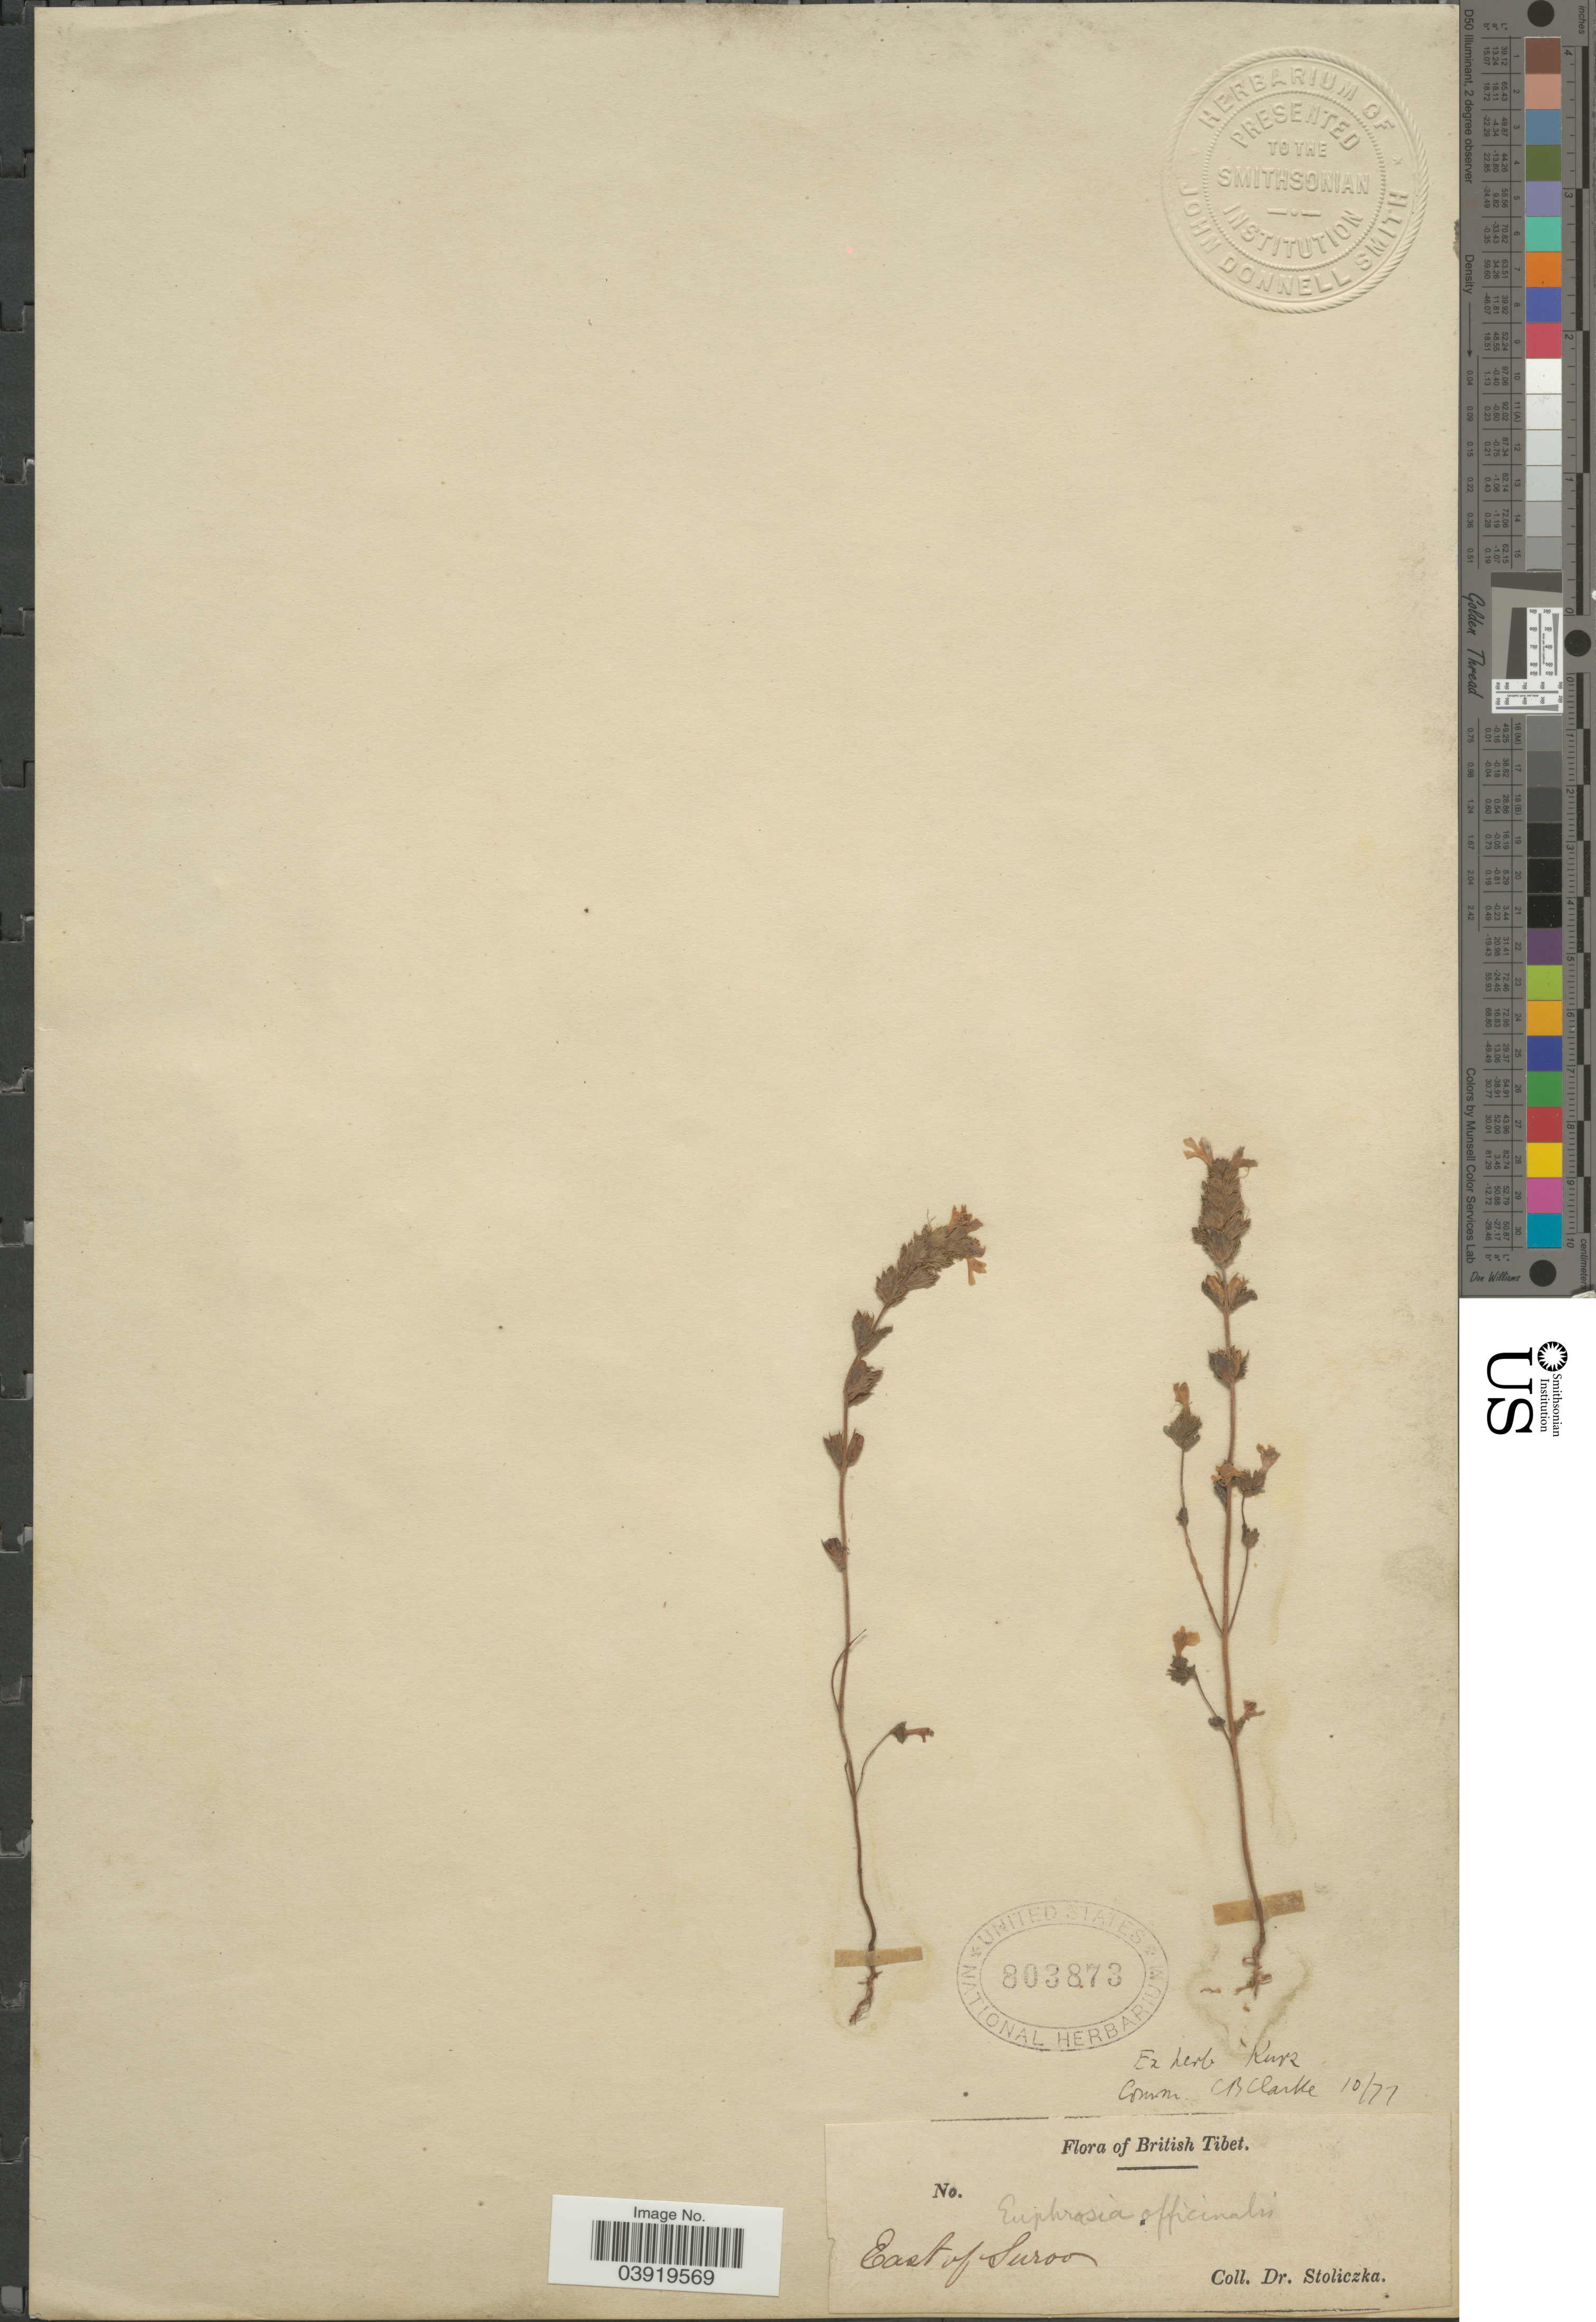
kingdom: Plantae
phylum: Tracheophyta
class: Magnoliopsida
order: Lamiales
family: Orobanchaceae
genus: Euphrasia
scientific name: Euphrasia officinalis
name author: L.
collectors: Stoliczka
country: China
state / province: Xizang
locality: British Tibet. East of Suroo.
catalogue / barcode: US 803873